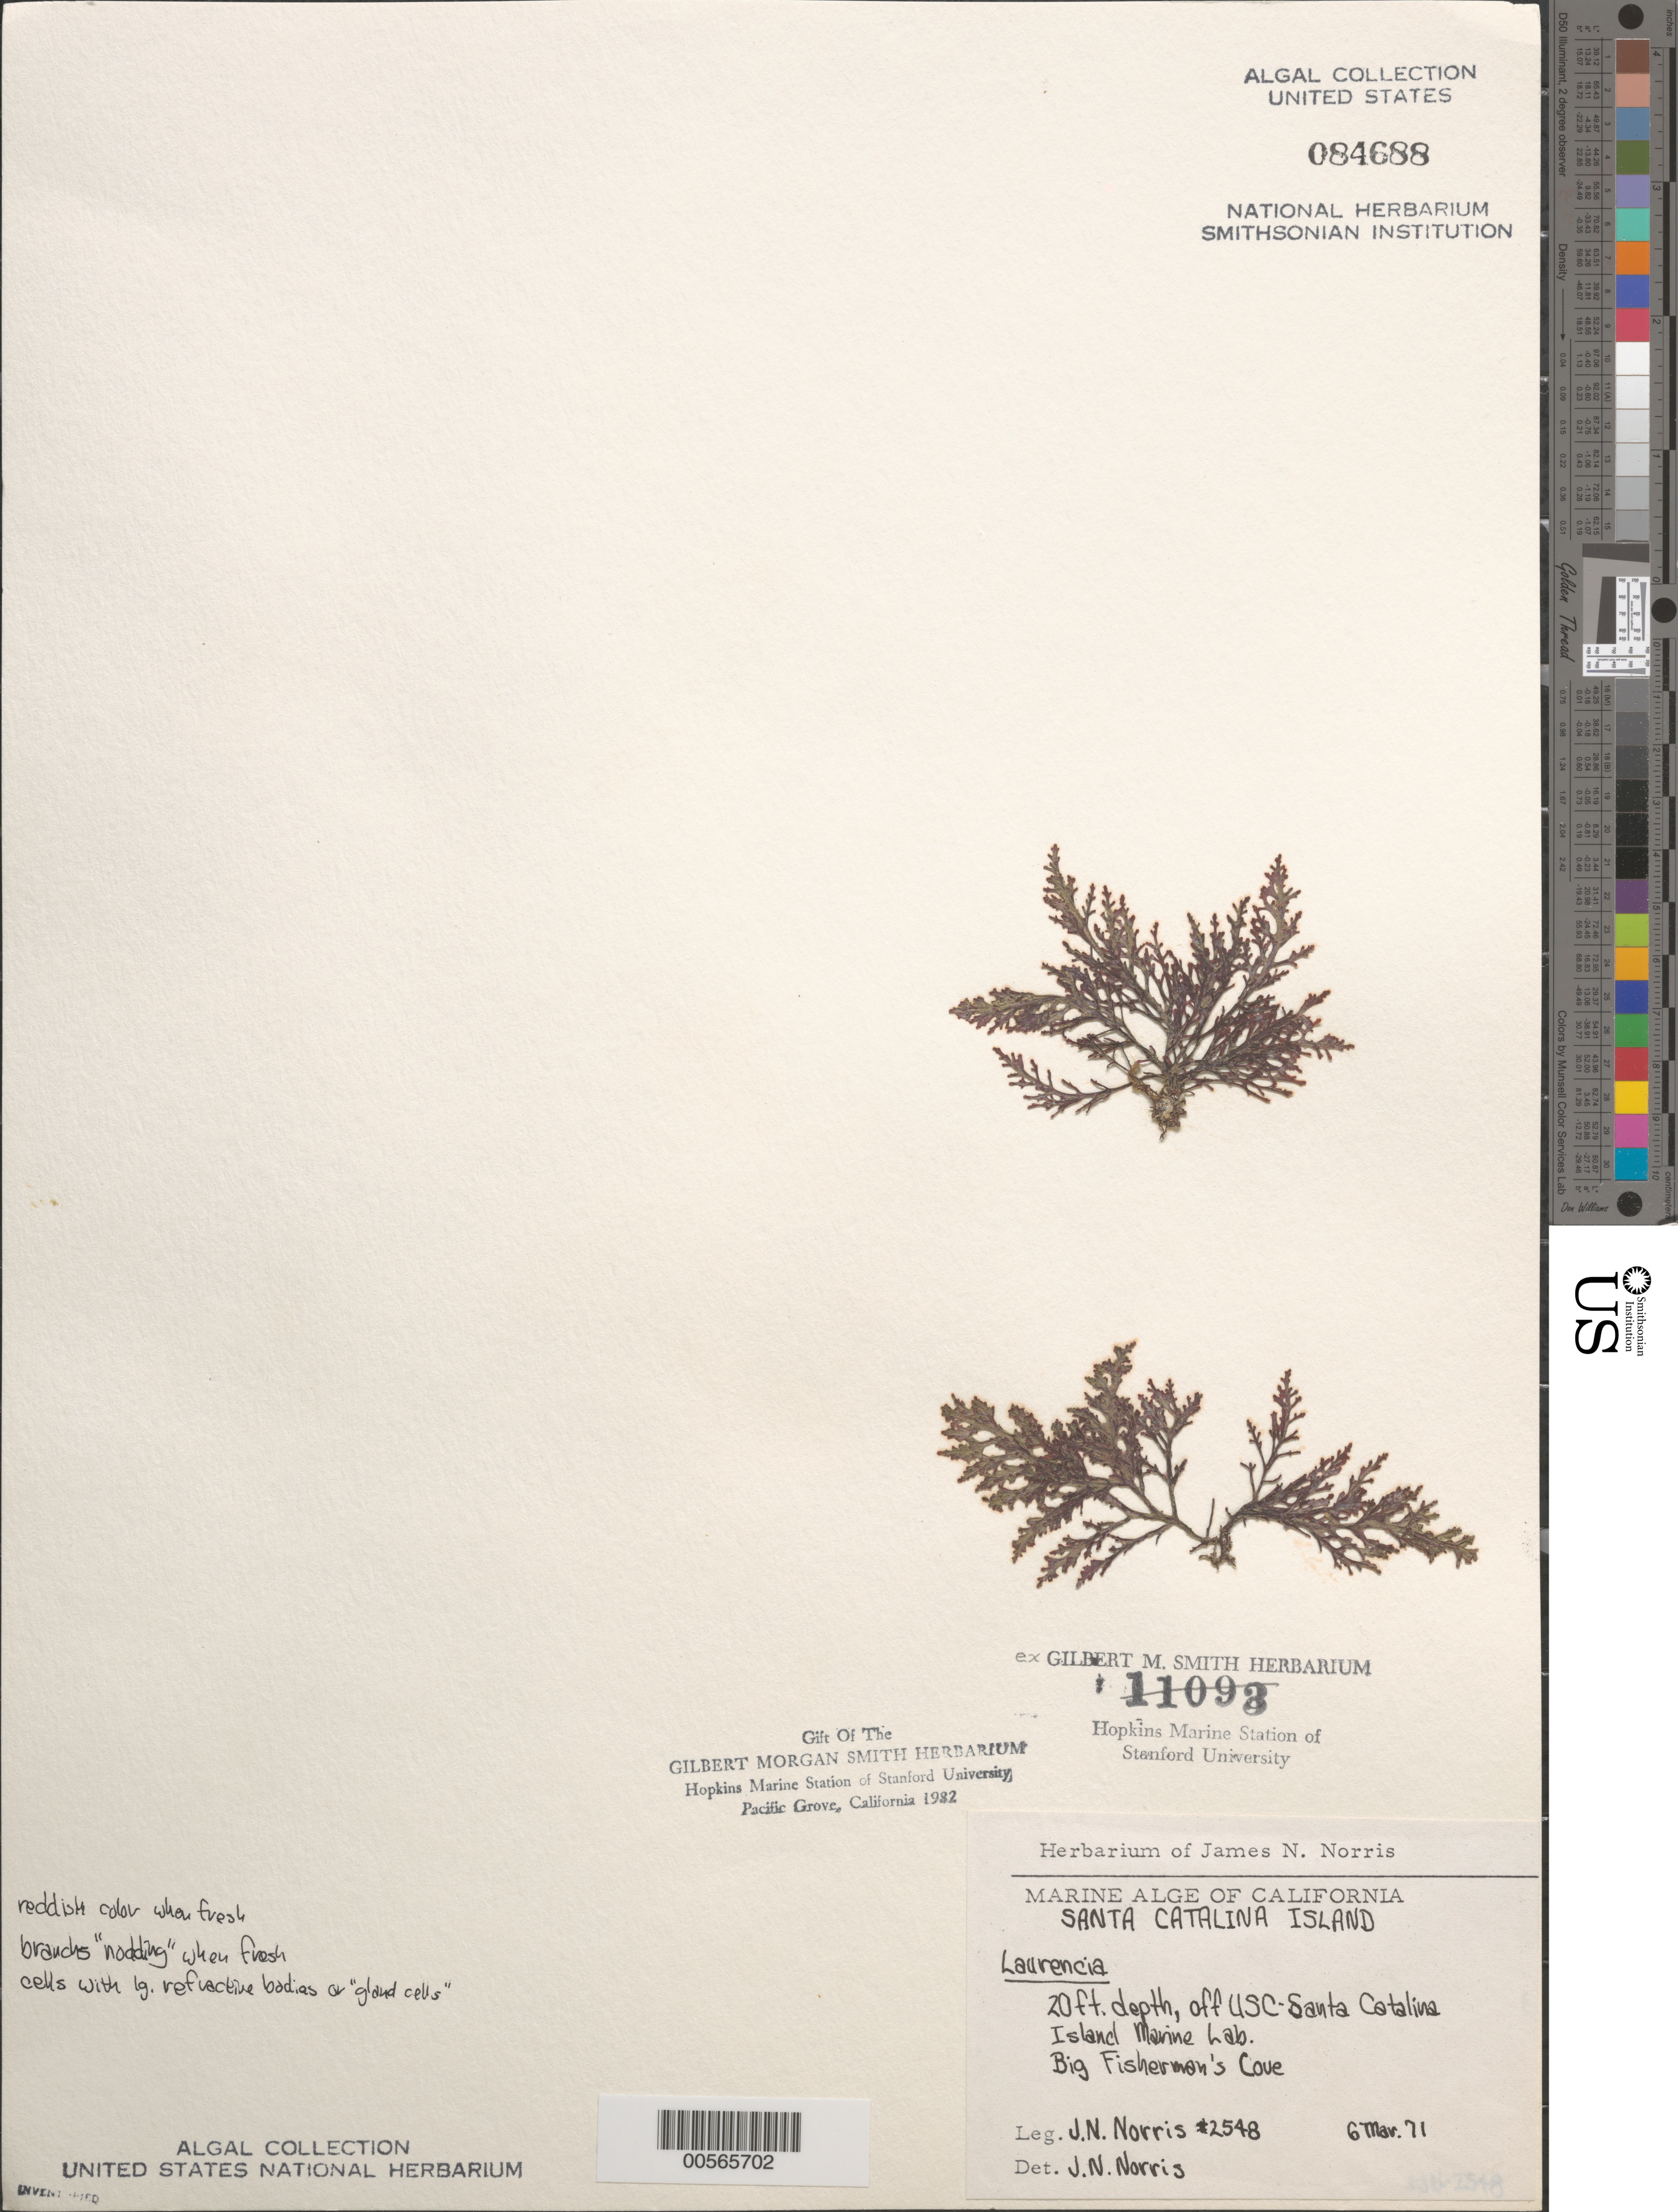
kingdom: Plantae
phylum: Rhodophyta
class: Florideophyceae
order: Ceramiales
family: Rhodomelaceae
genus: Laurencia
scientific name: Laurencia sp.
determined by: Norris, James N.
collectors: J. N. Norris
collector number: JN-2548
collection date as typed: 06 Mar 1971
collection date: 1971-03-06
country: United States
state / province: California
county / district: Los Angeles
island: Santa Catalina Island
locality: Big Fishermans Cove, off University of Southern California-Santa Catalina Island Marine Laboratory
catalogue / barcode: US 84688